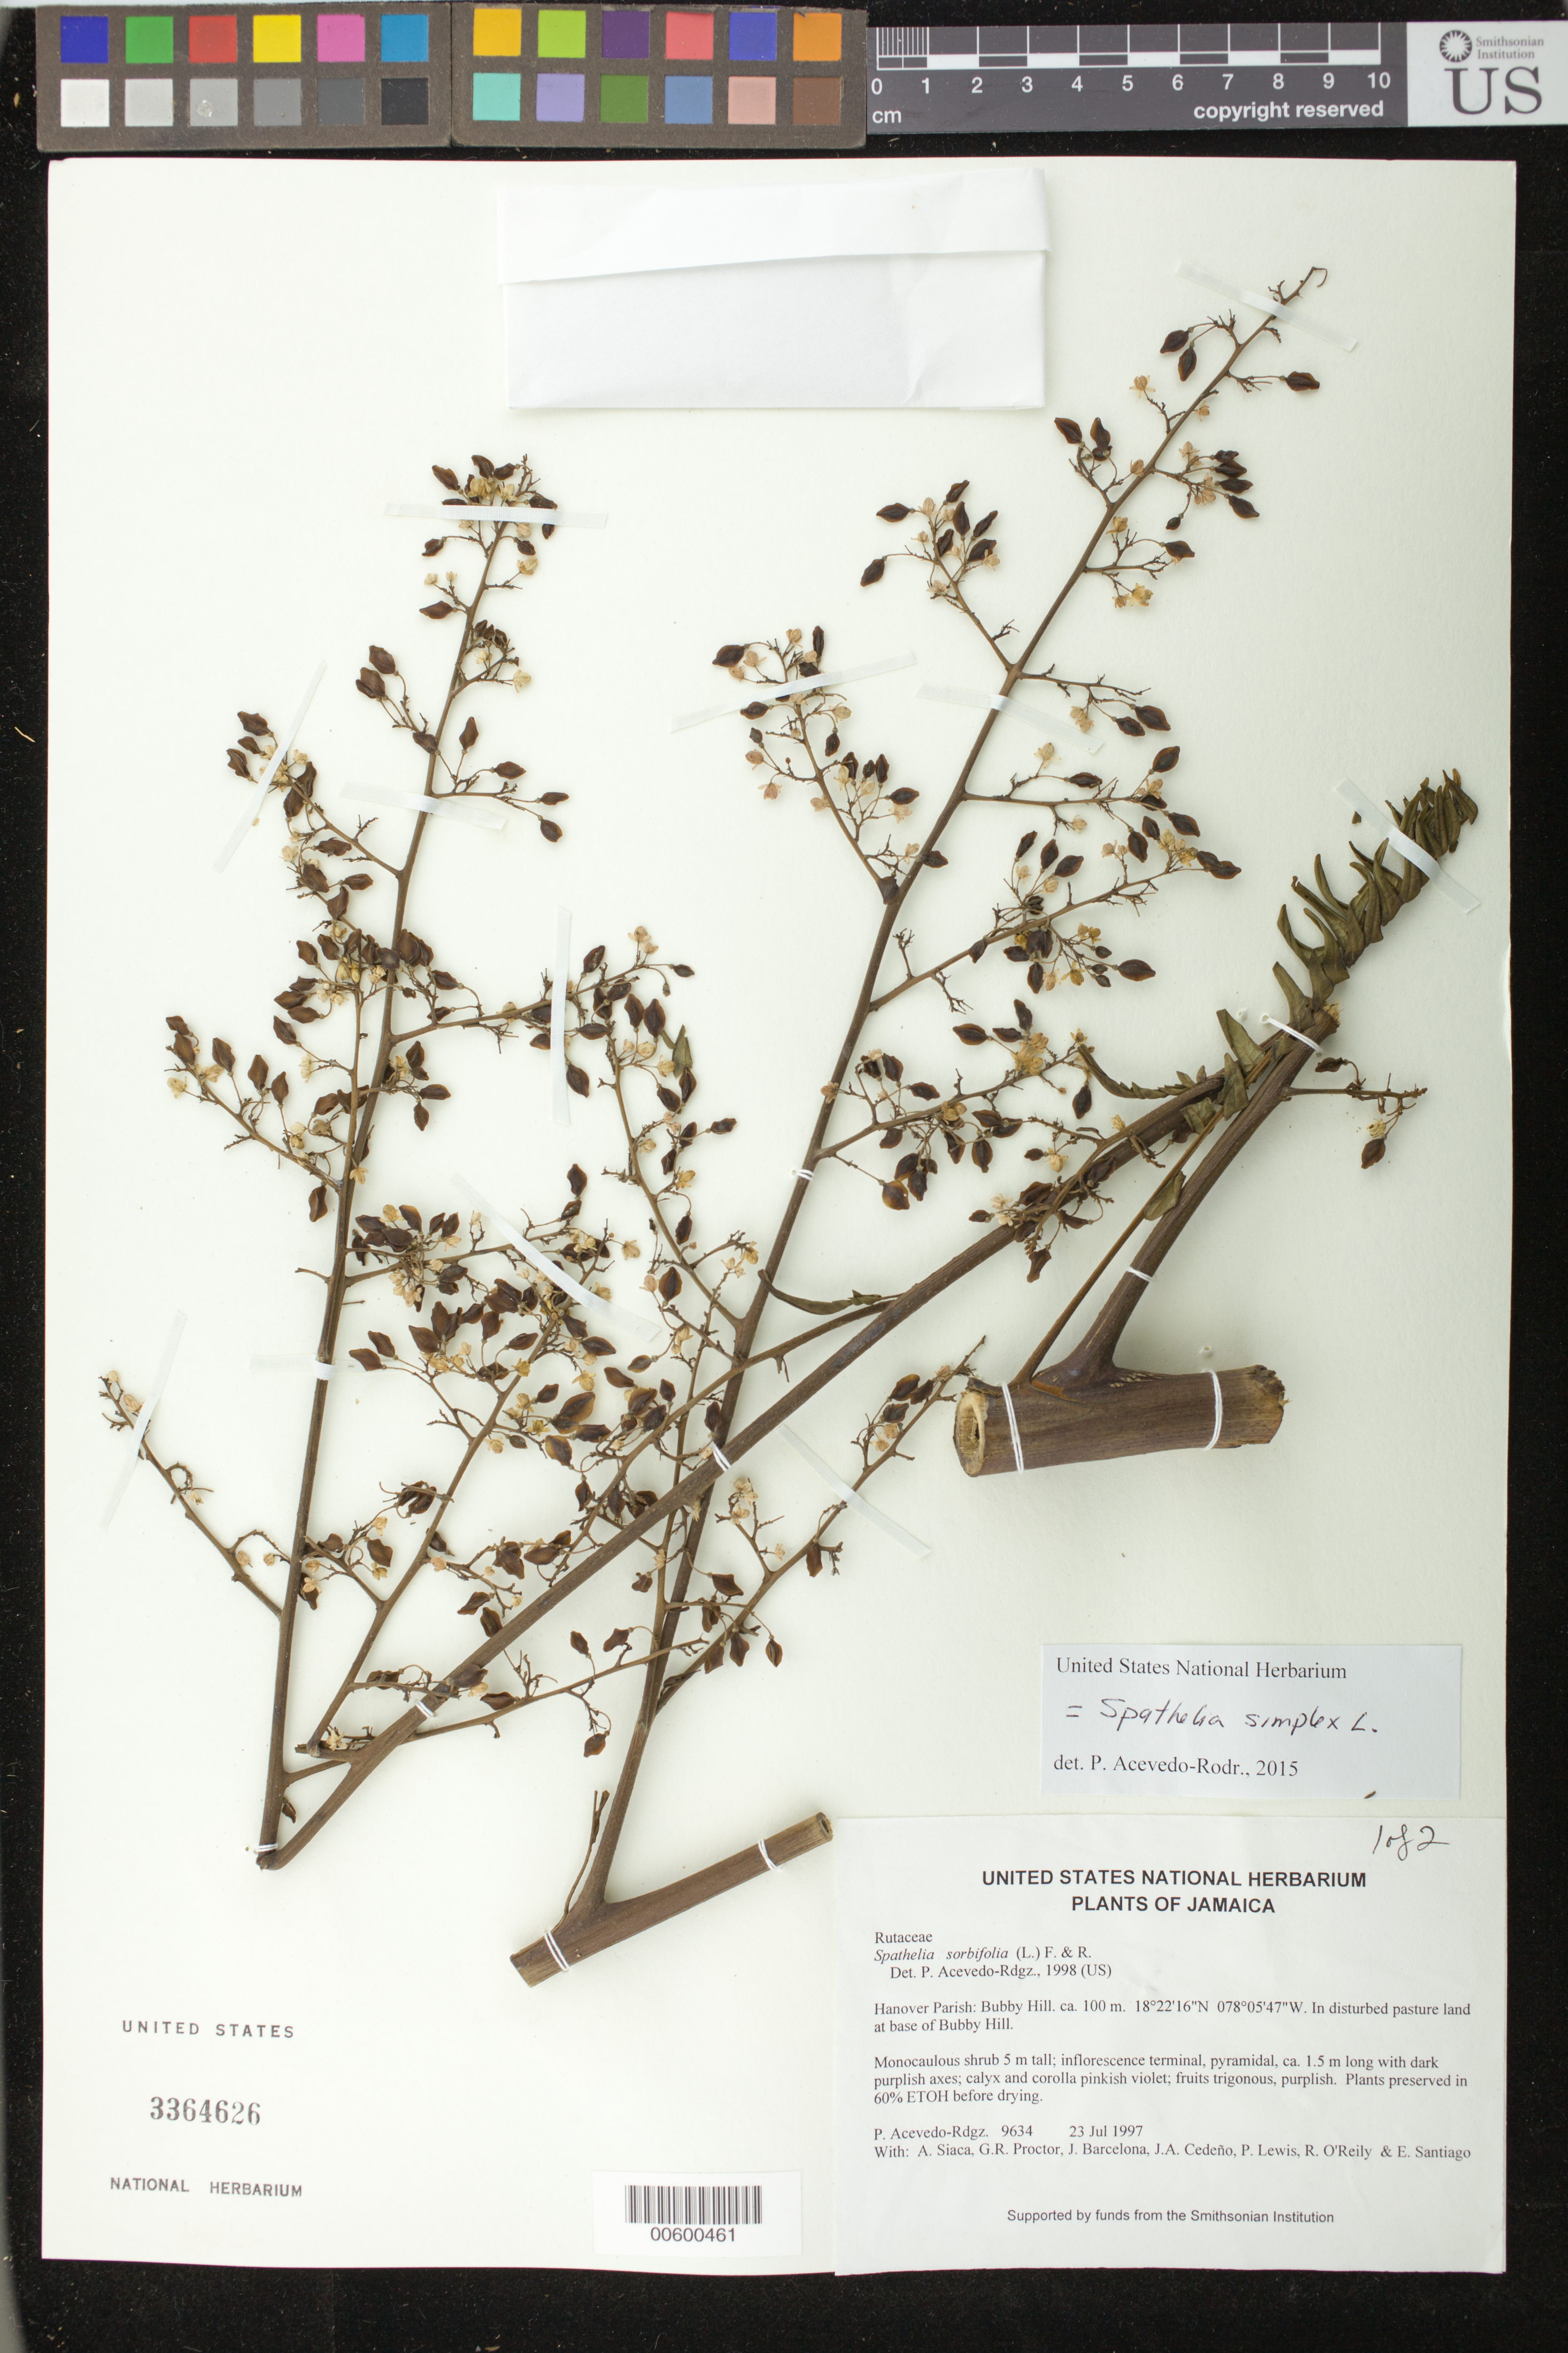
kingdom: Plantae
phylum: Tracheophyta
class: Magnoliopsida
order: Sapindales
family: Rutaceae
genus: Spathelia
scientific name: Spathelia simplex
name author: L.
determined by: Acevedo-Rodríguez, P., (BOT), Smithsonian Institution - National Museum of Natural History (UNITED STATES)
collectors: P. Acevedo-Rodr., A. Siaca, G. R. Proctor, J. Barcelona, J. A. Cedeño M., P. Lewis & R. O'Reilly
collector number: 9634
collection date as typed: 23 Jul 1997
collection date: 1997-07-23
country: Jamaica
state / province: Hanover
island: Jamaica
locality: Hanover Parish: Bubby Hill.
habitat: In disturbed pasture land at base of Bubby Hill.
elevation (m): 100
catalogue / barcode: US 3364626